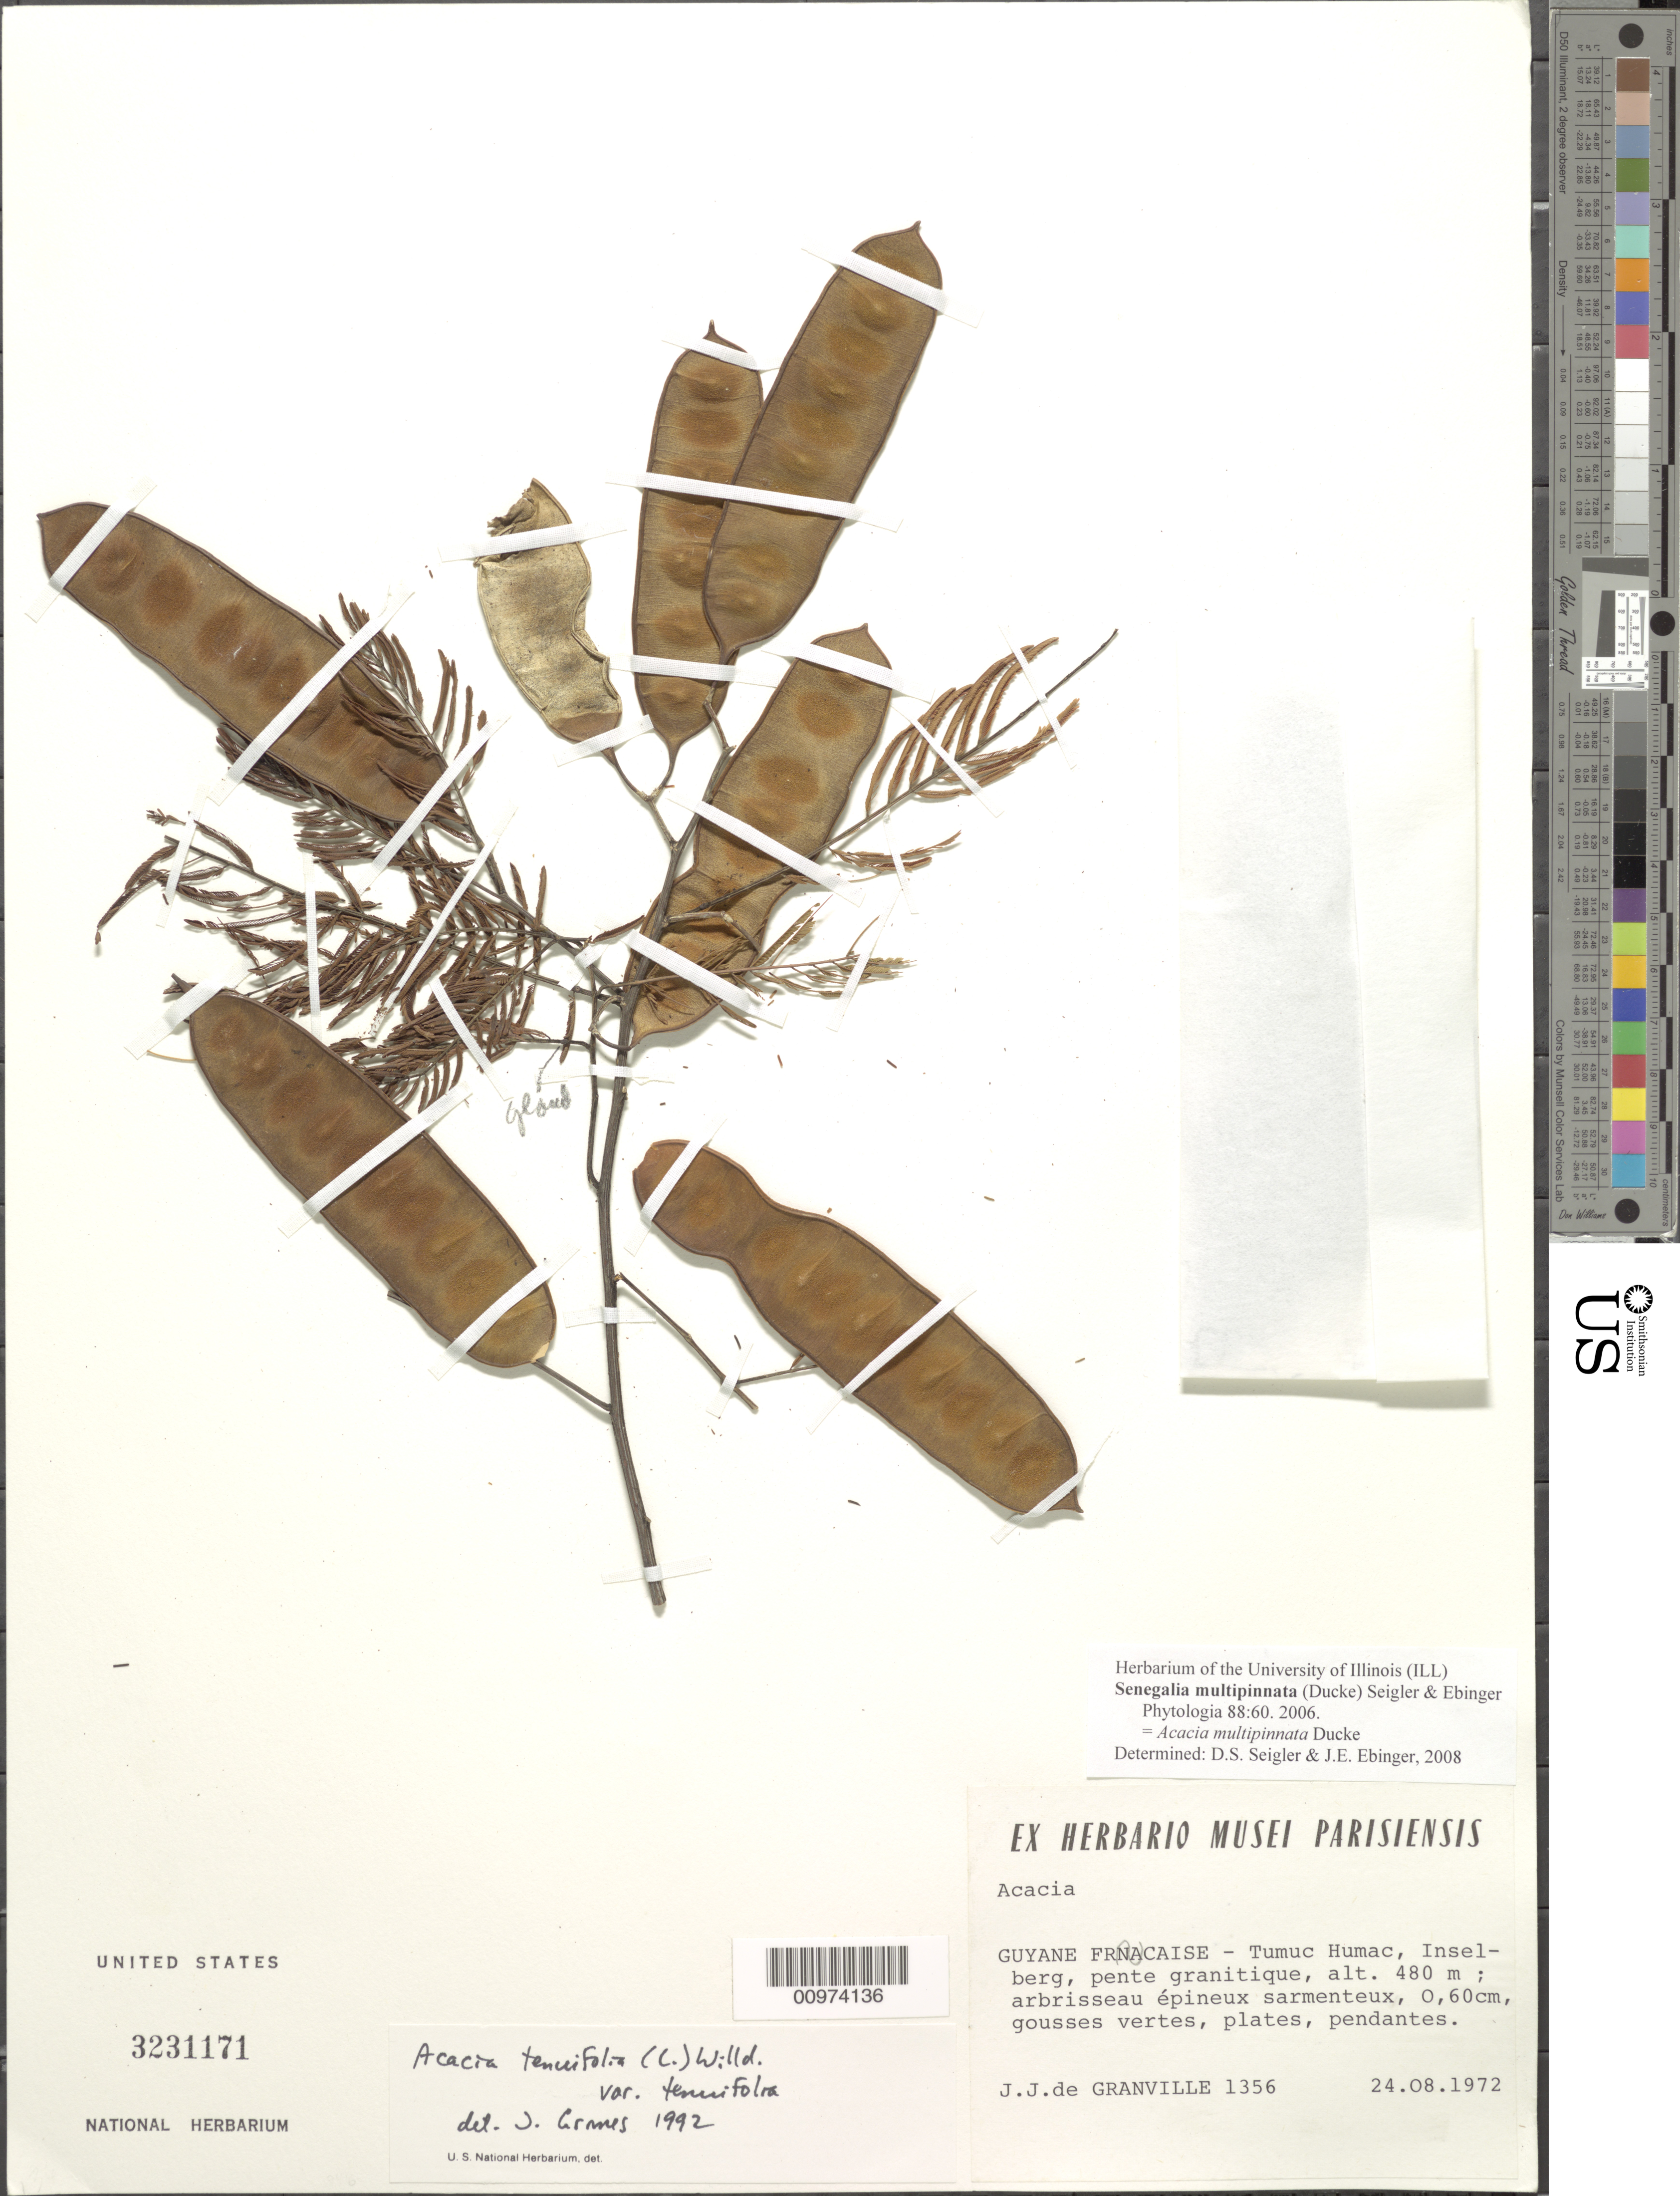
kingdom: Plantae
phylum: Tracheophyta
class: Magnoliopsida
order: Fabales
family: Fabaceae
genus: Senegalia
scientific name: Senegalia multipinnata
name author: (Ducke) Seigler & Ebinger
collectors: J.-J. de Granville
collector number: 1356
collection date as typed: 24-Aug-72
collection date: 1972-08-24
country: French Guiana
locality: Tumuc-Humac, inselberg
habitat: Pente granitique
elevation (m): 480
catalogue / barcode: US 3231171